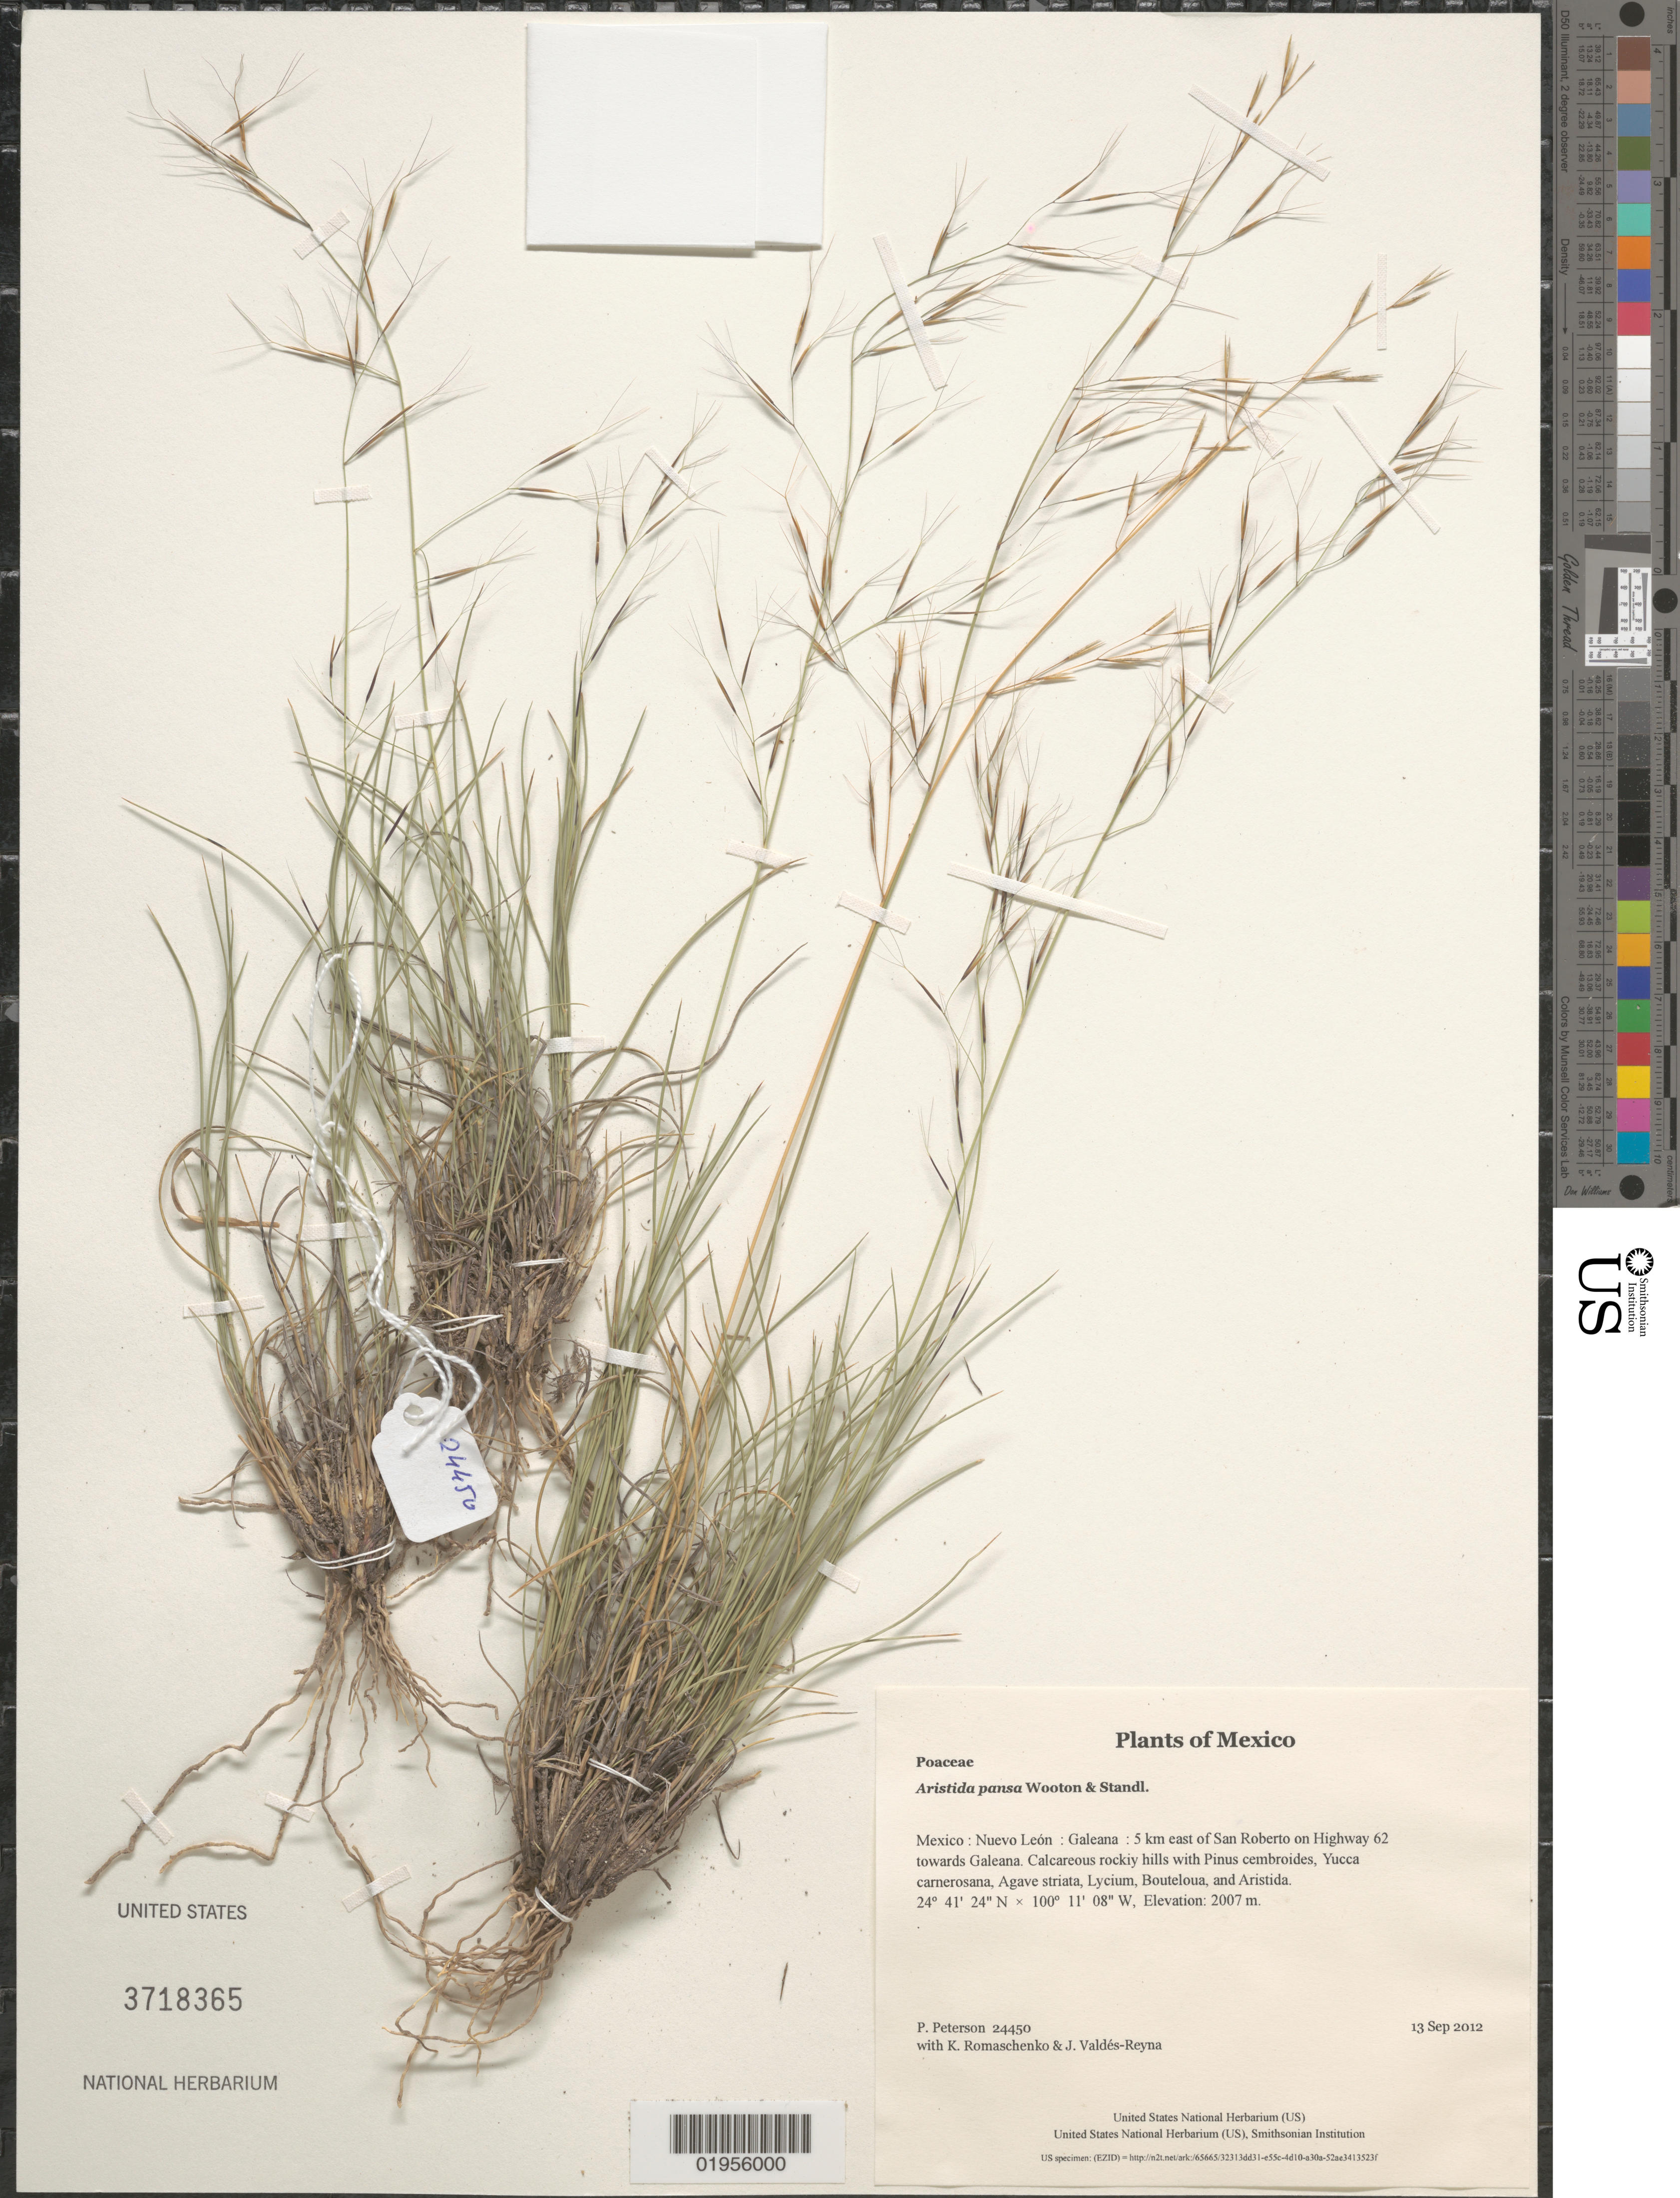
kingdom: Plantae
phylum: Tracheophyta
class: Liliopsida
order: Poales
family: Poaceae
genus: Aristida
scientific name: Aristida pansa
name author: Wooton & Standl.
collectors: P. M. Peterson, K. Romaschenko & J. Valdés-Reyna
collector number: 24450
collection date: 2012-09-13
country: Mexico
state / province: Nuevo León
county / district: Galeana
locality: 5 km east of San Roberto on Highway 62 towards Galeana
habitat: Calcareous rockiy hills with Pinus cembroides, Yucca carnerosana, Agave striata, Lycium, Bouteloua, and Aristida.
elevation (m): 2007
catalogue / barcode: US 3718365